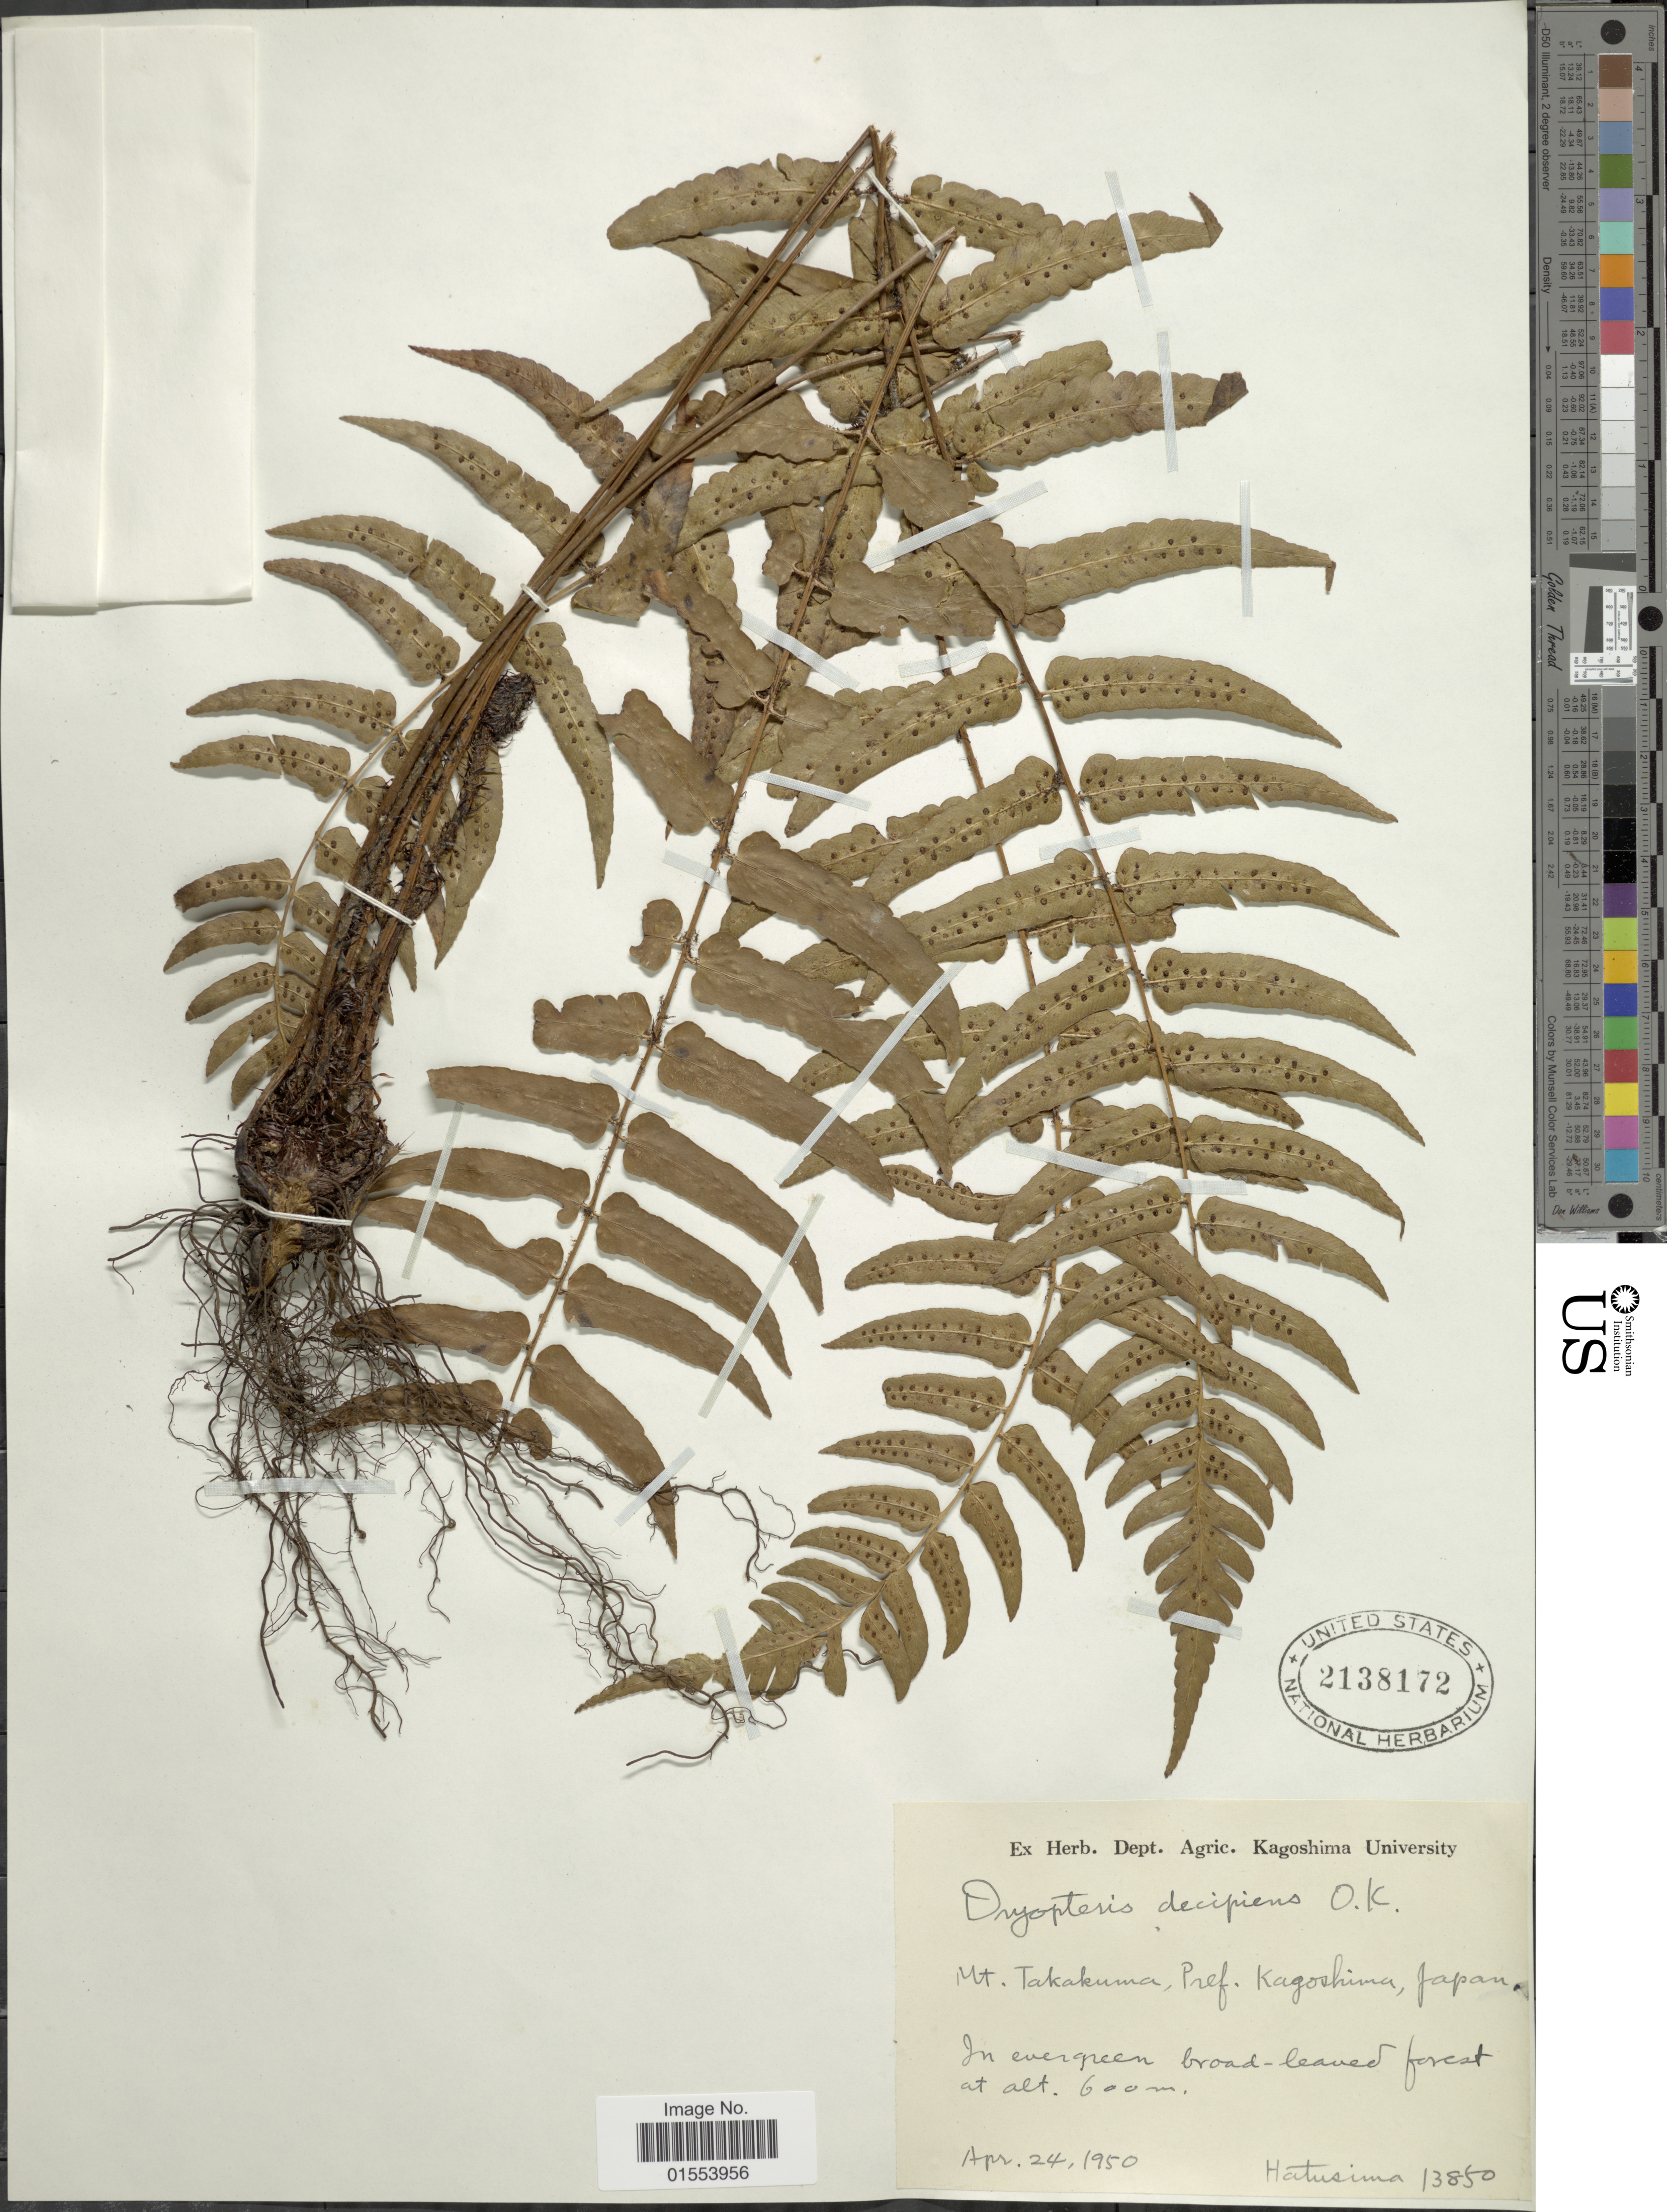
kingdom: Plantae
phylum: Tracheophyta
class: Polypodiopsida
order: Polypodiales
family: Dryopteridaceae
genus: Dryopteris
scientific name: Dryopteris decipiens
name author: (Hook.) Kuntze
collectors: -. Hatusima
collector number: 13850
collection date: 1950-04-24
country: Japan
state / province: Kagosima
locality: Mt. Takakuma, Pref. Kagoshima, Japan.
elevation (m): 600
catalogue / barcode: US 2138172